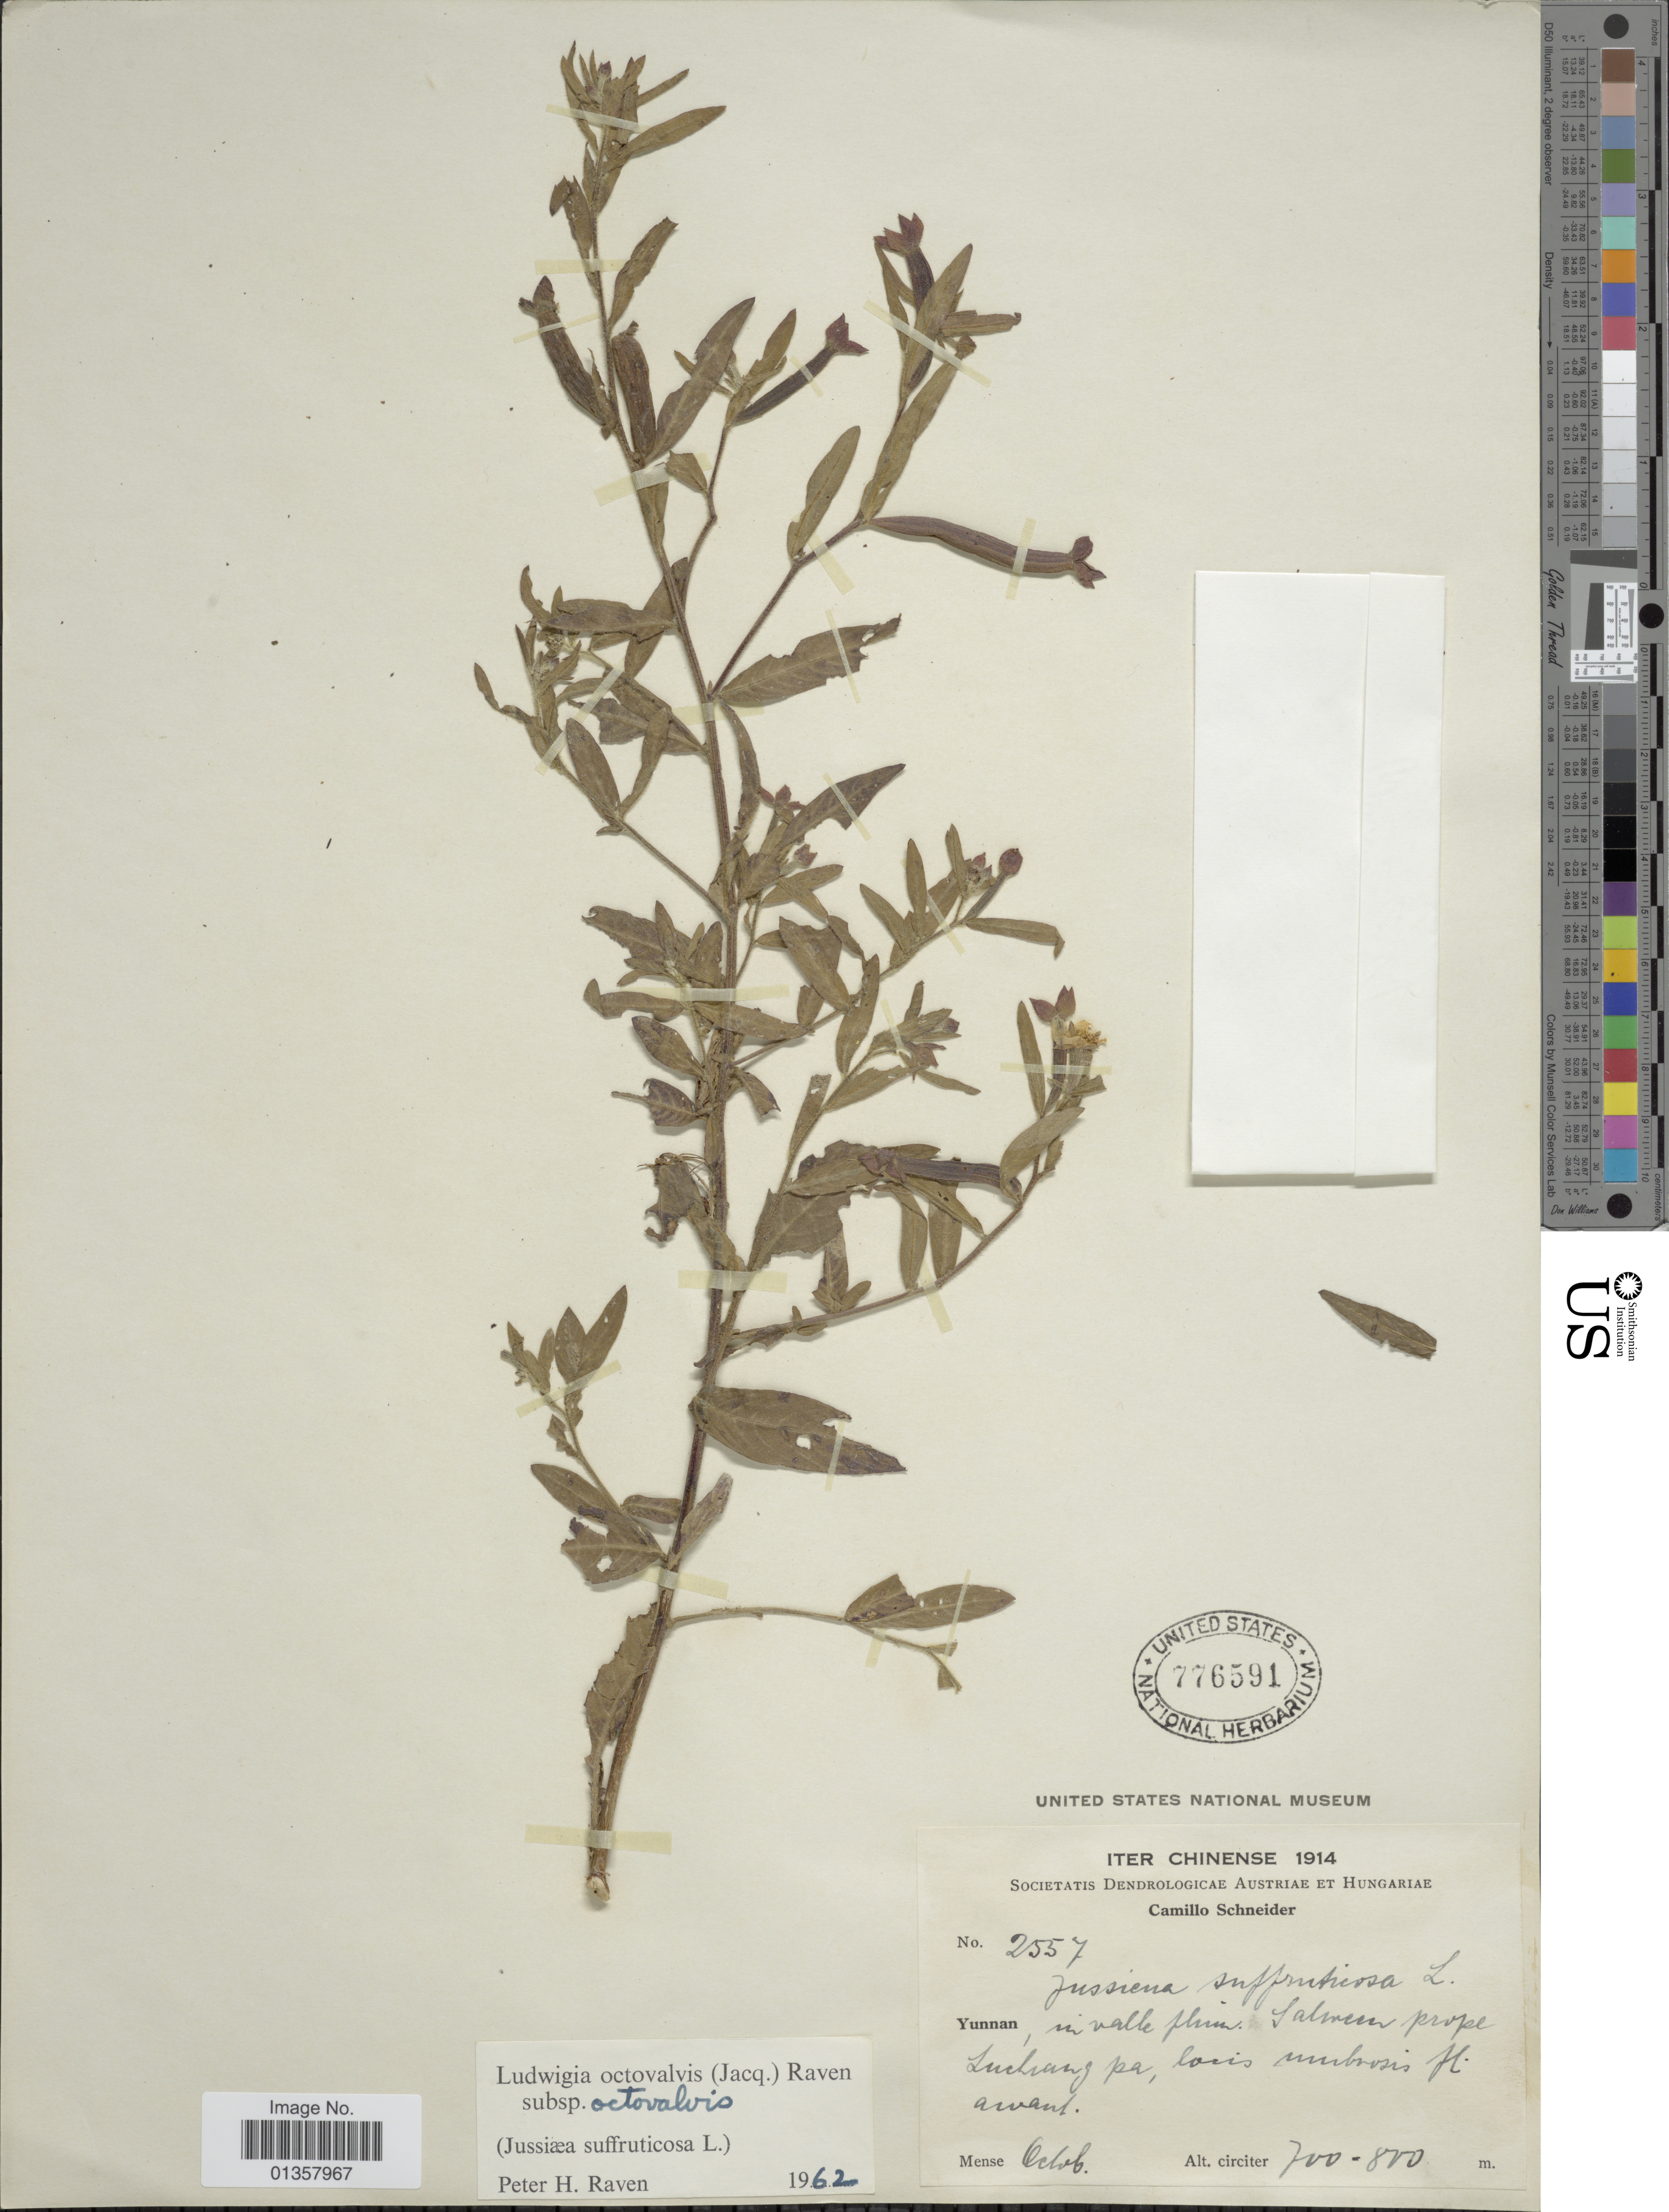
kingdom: Plantae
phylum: Tracheophyta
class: Magnoliopsida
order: Myrtales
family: Onagraceae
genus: Ludwigia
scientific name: Ludwigia octovalvis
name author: (Jacq.) P.H. Raven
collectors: C. K. Schneider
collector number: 2557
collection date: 1914-10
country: China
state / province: Yunnan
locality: In vlalle flum. Salmen prope Luchang pa, locis umbrosis fl. arvant [interpreted]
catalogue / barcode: US 776591